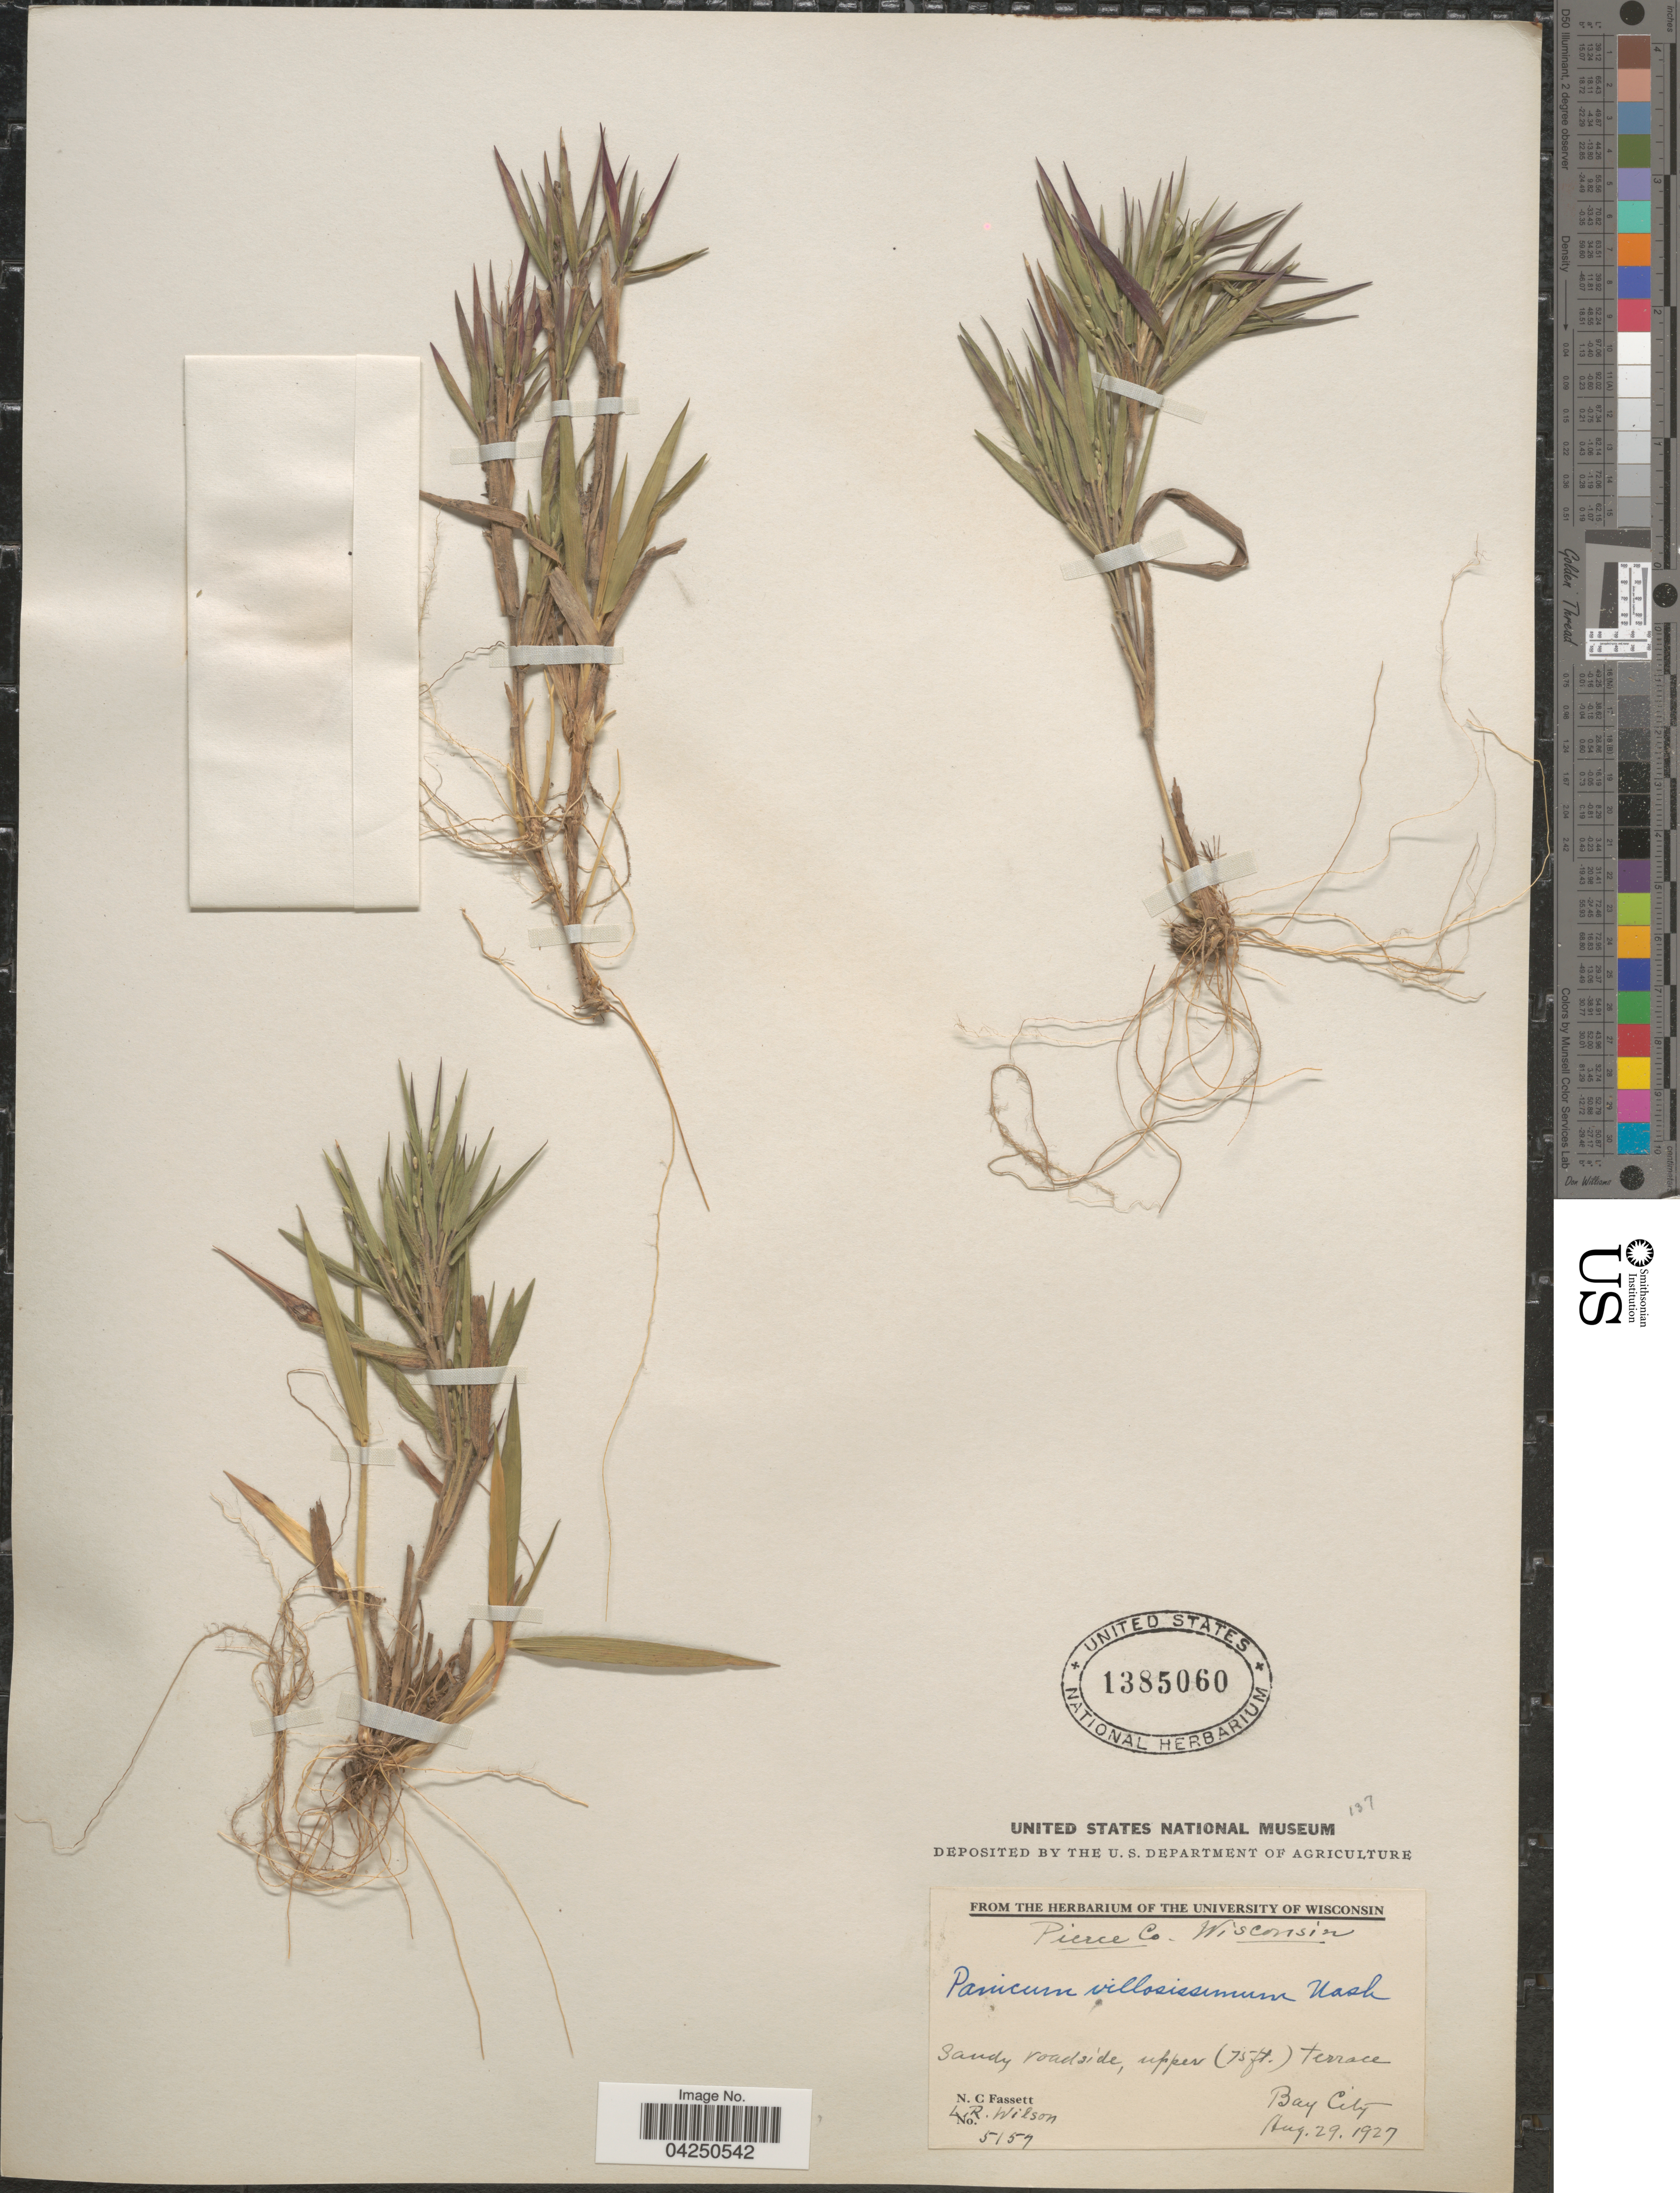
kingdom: Plantae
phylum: Tracheophyta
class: Liliopsida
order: Poales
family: Poaceae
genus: Dichanthelium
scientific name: Dichanthelium acuminatum var. acuminatum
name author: (Sw.) Gould & C.A. Clark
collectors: N. C. Fassett & L. Wilson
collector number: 5157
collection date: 1927-08-29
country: United States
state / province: Wisconsin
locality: Pierce Co. Sandy roadside, upper terrace. Bay City.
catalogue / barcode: US 1385060